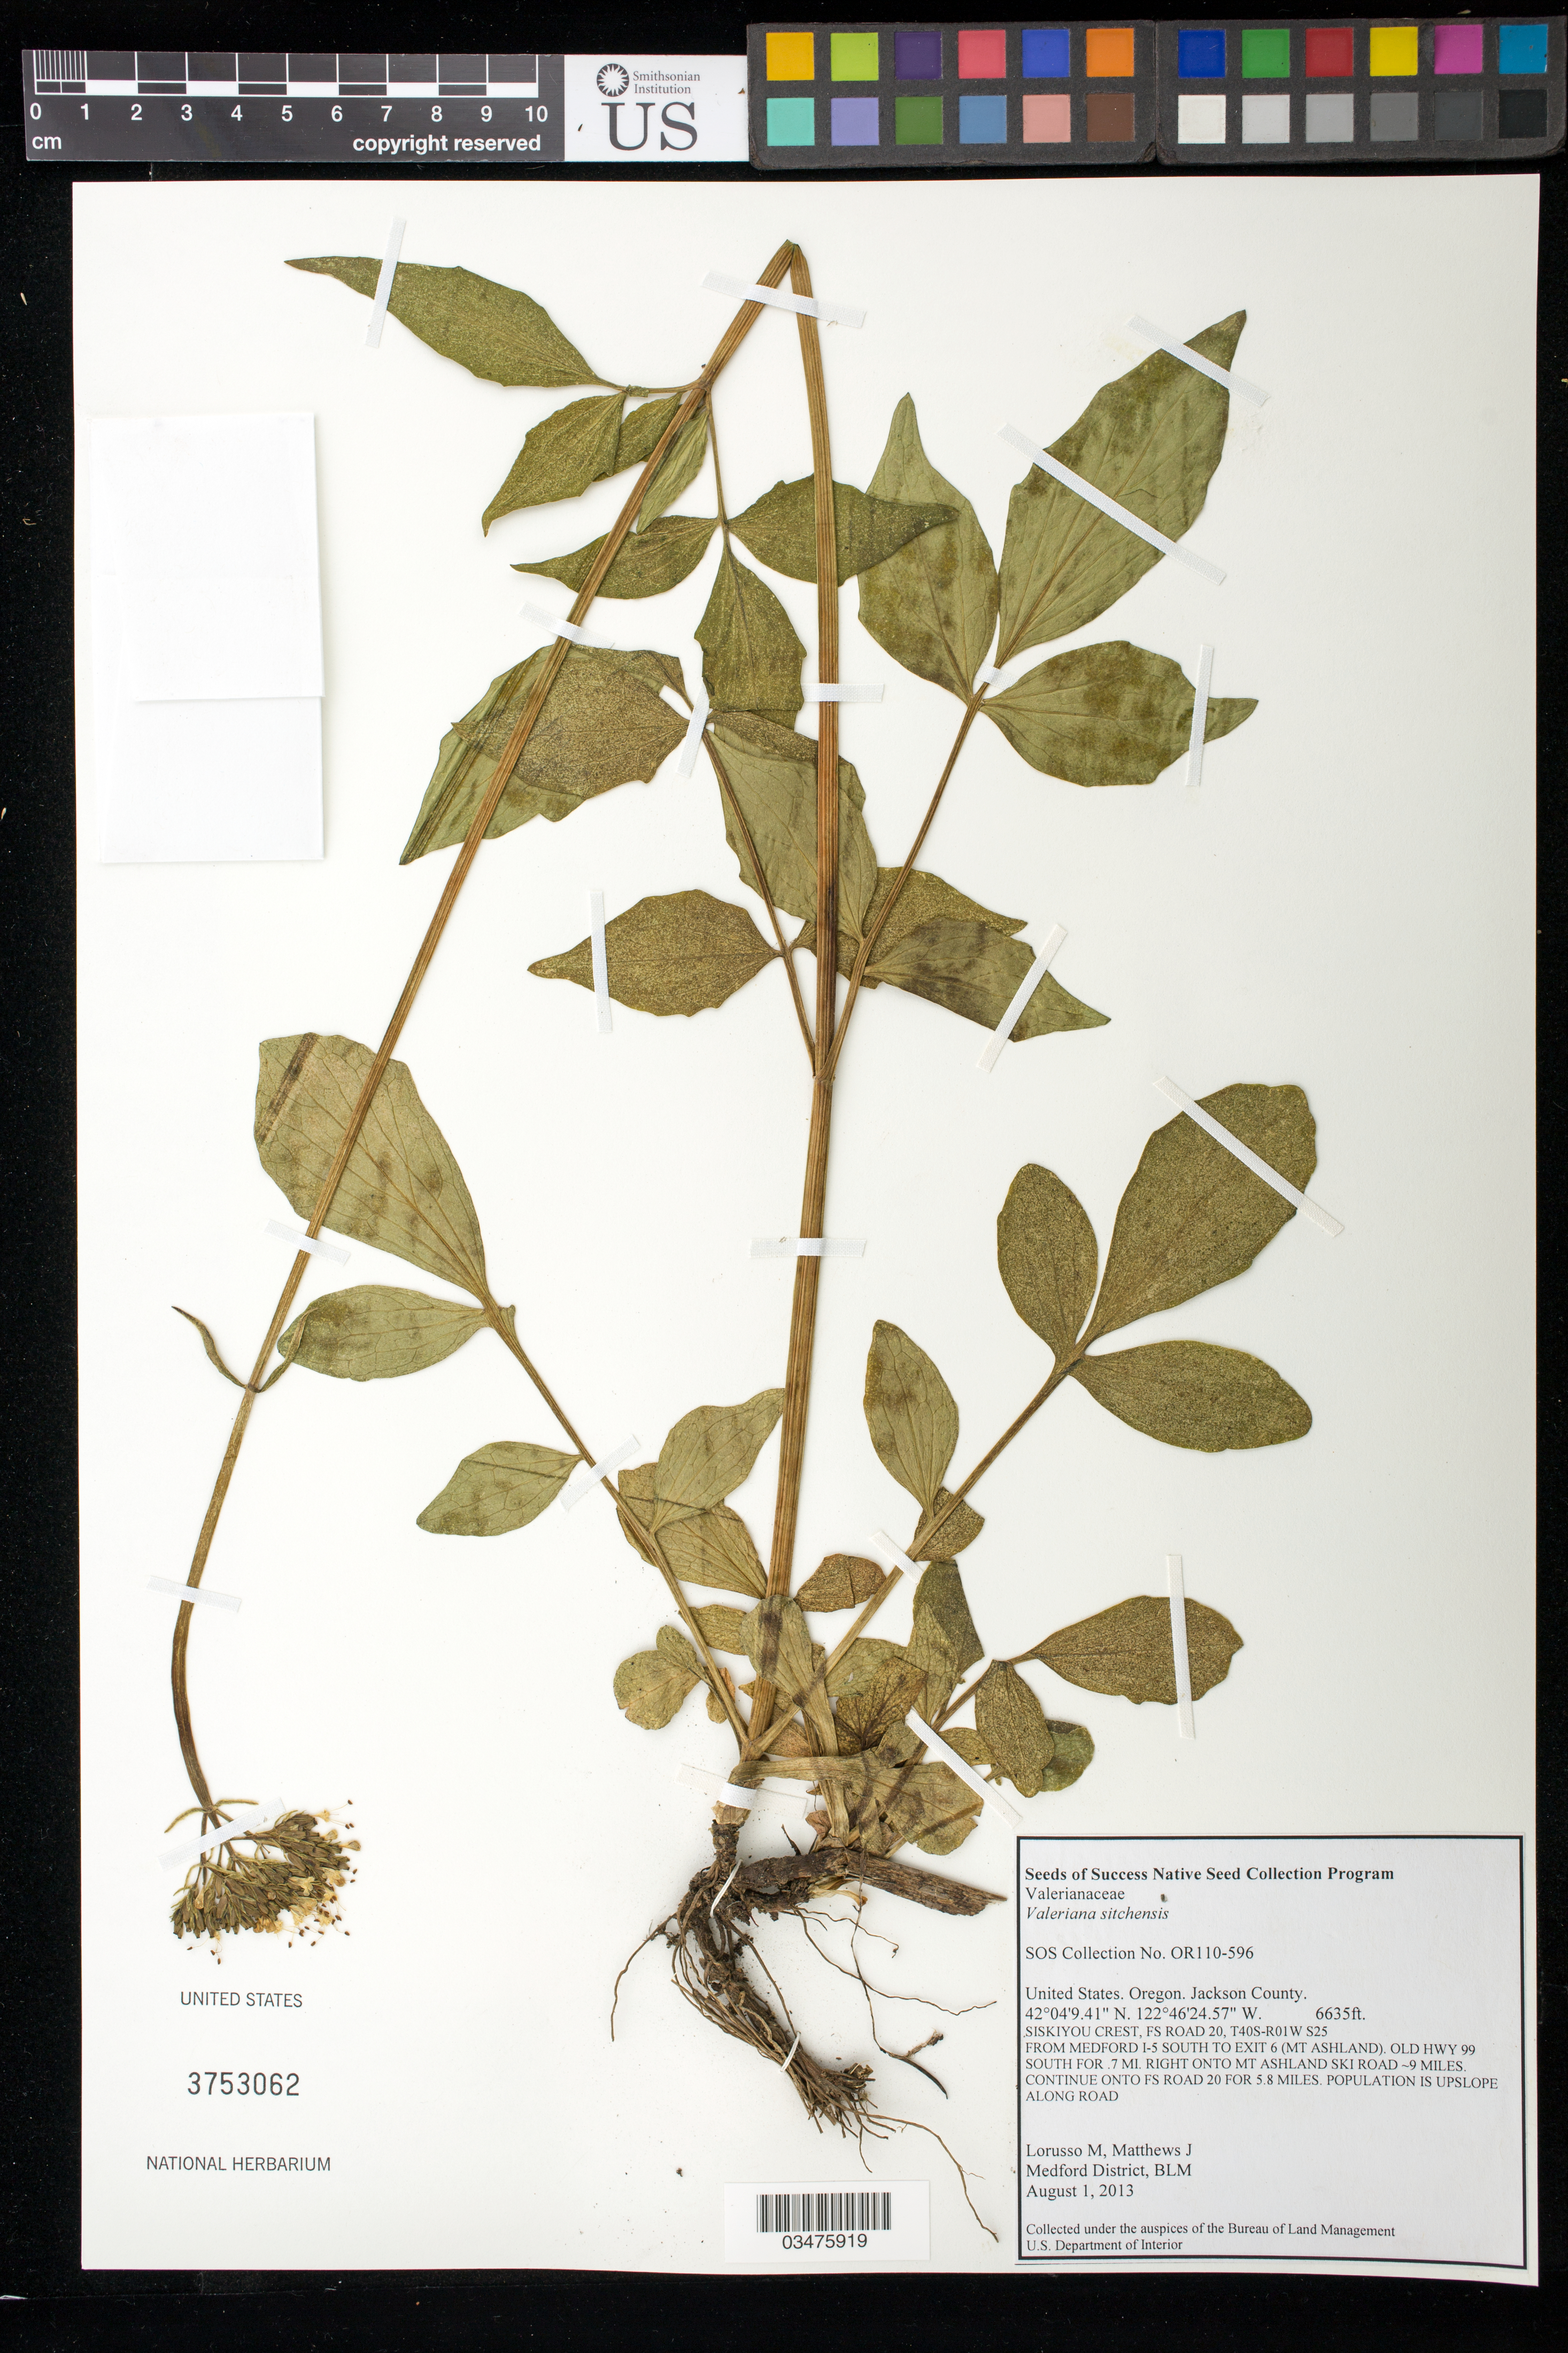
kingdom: Plantae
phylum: Tracheophyta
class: Magnoliopsida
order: Dipsacales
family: Caprifoliaceae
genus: Valeriana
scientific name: Valeriana sitchensis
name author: Bong.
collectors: M. Lorusso & J. Matthews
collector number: OR110-596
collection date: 2013-08-01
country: United States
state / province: Oregon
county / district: Jackson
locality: Siskiyou Crest, FS Road 20 for 5.8 mi.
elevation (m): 2022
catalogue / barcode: US 3753062